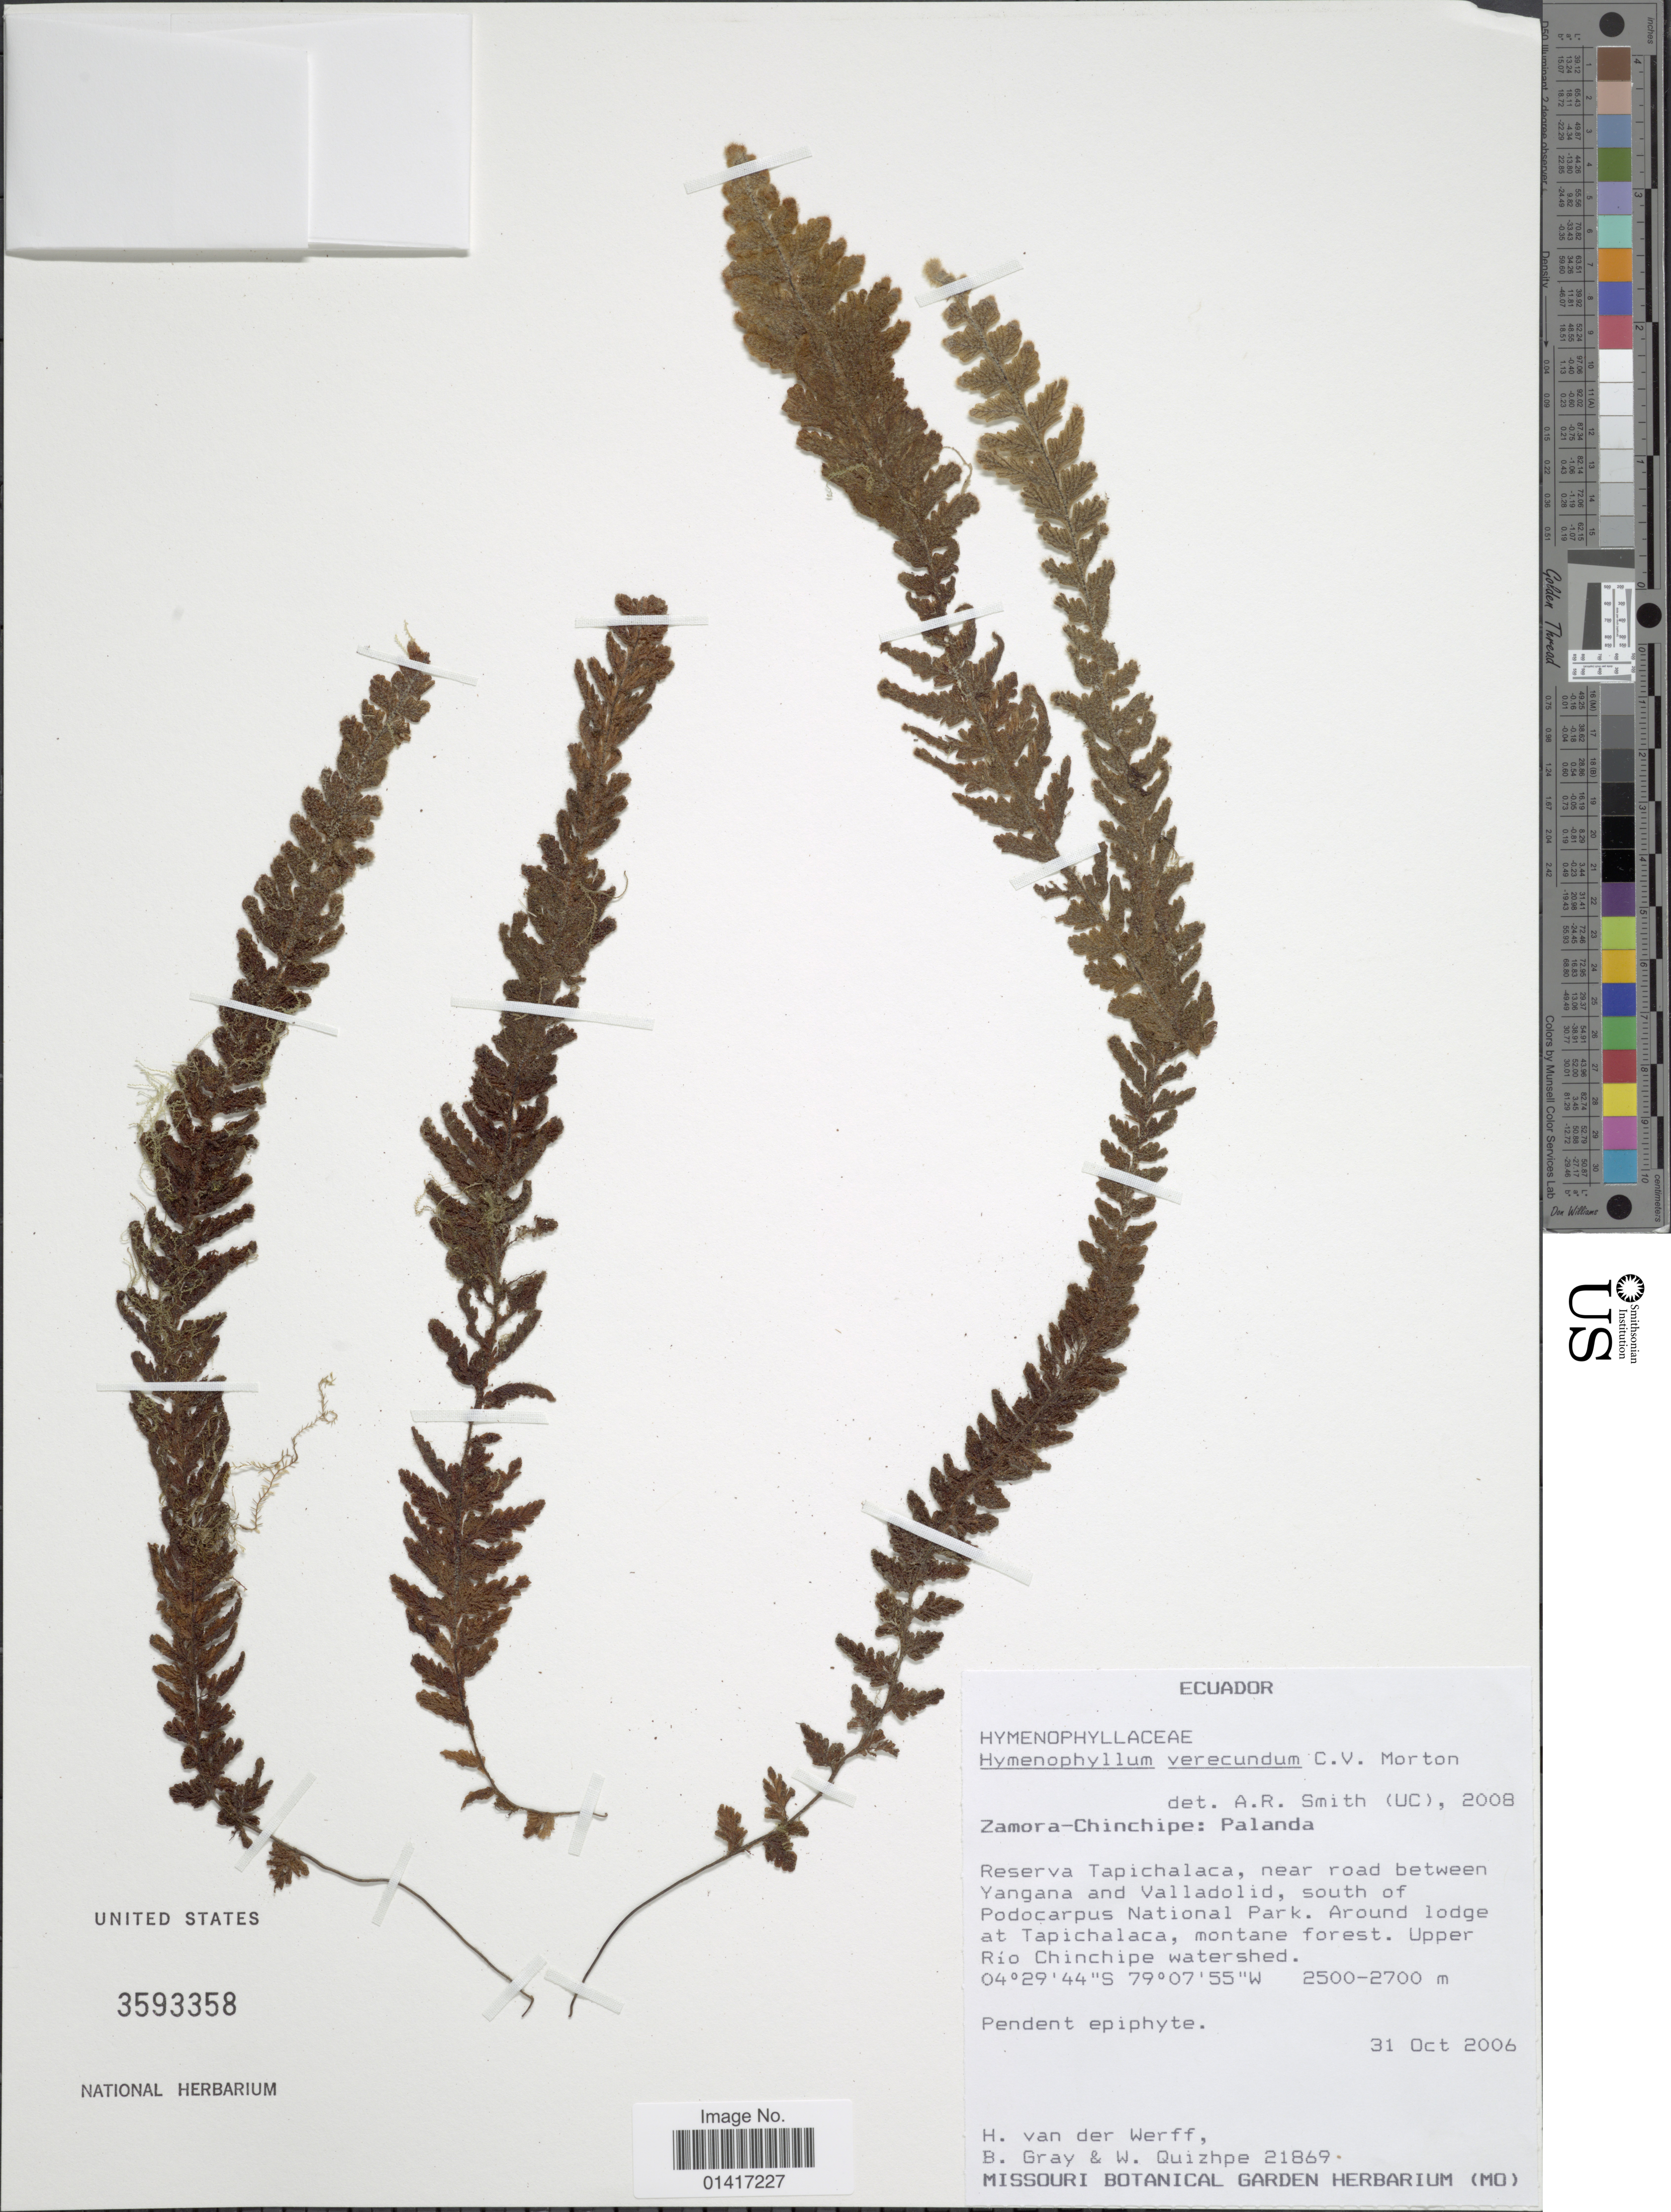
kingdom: Plantae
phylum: Tracheophyta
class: Polypodiopsida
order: Hymenophyllales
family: Hymenophyllaceae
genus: Hymenophyllum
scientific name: Hymenophyllum verecundum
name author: C.V. Morton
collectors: H. van der Werff, B. Gray & W. Quizhpe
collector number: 21869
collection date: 2006-10-31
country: Ecuador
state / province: Zamora-Chinchipe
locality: Palanda. Reserva Tapichalaca, near road between Yangana and Valladolid, south of Podocarpus National Park, Around lodge at Tapichalaca, montane forest, Upper Rio Chinchipe watershed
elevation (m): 2500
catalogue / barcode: US 3593358